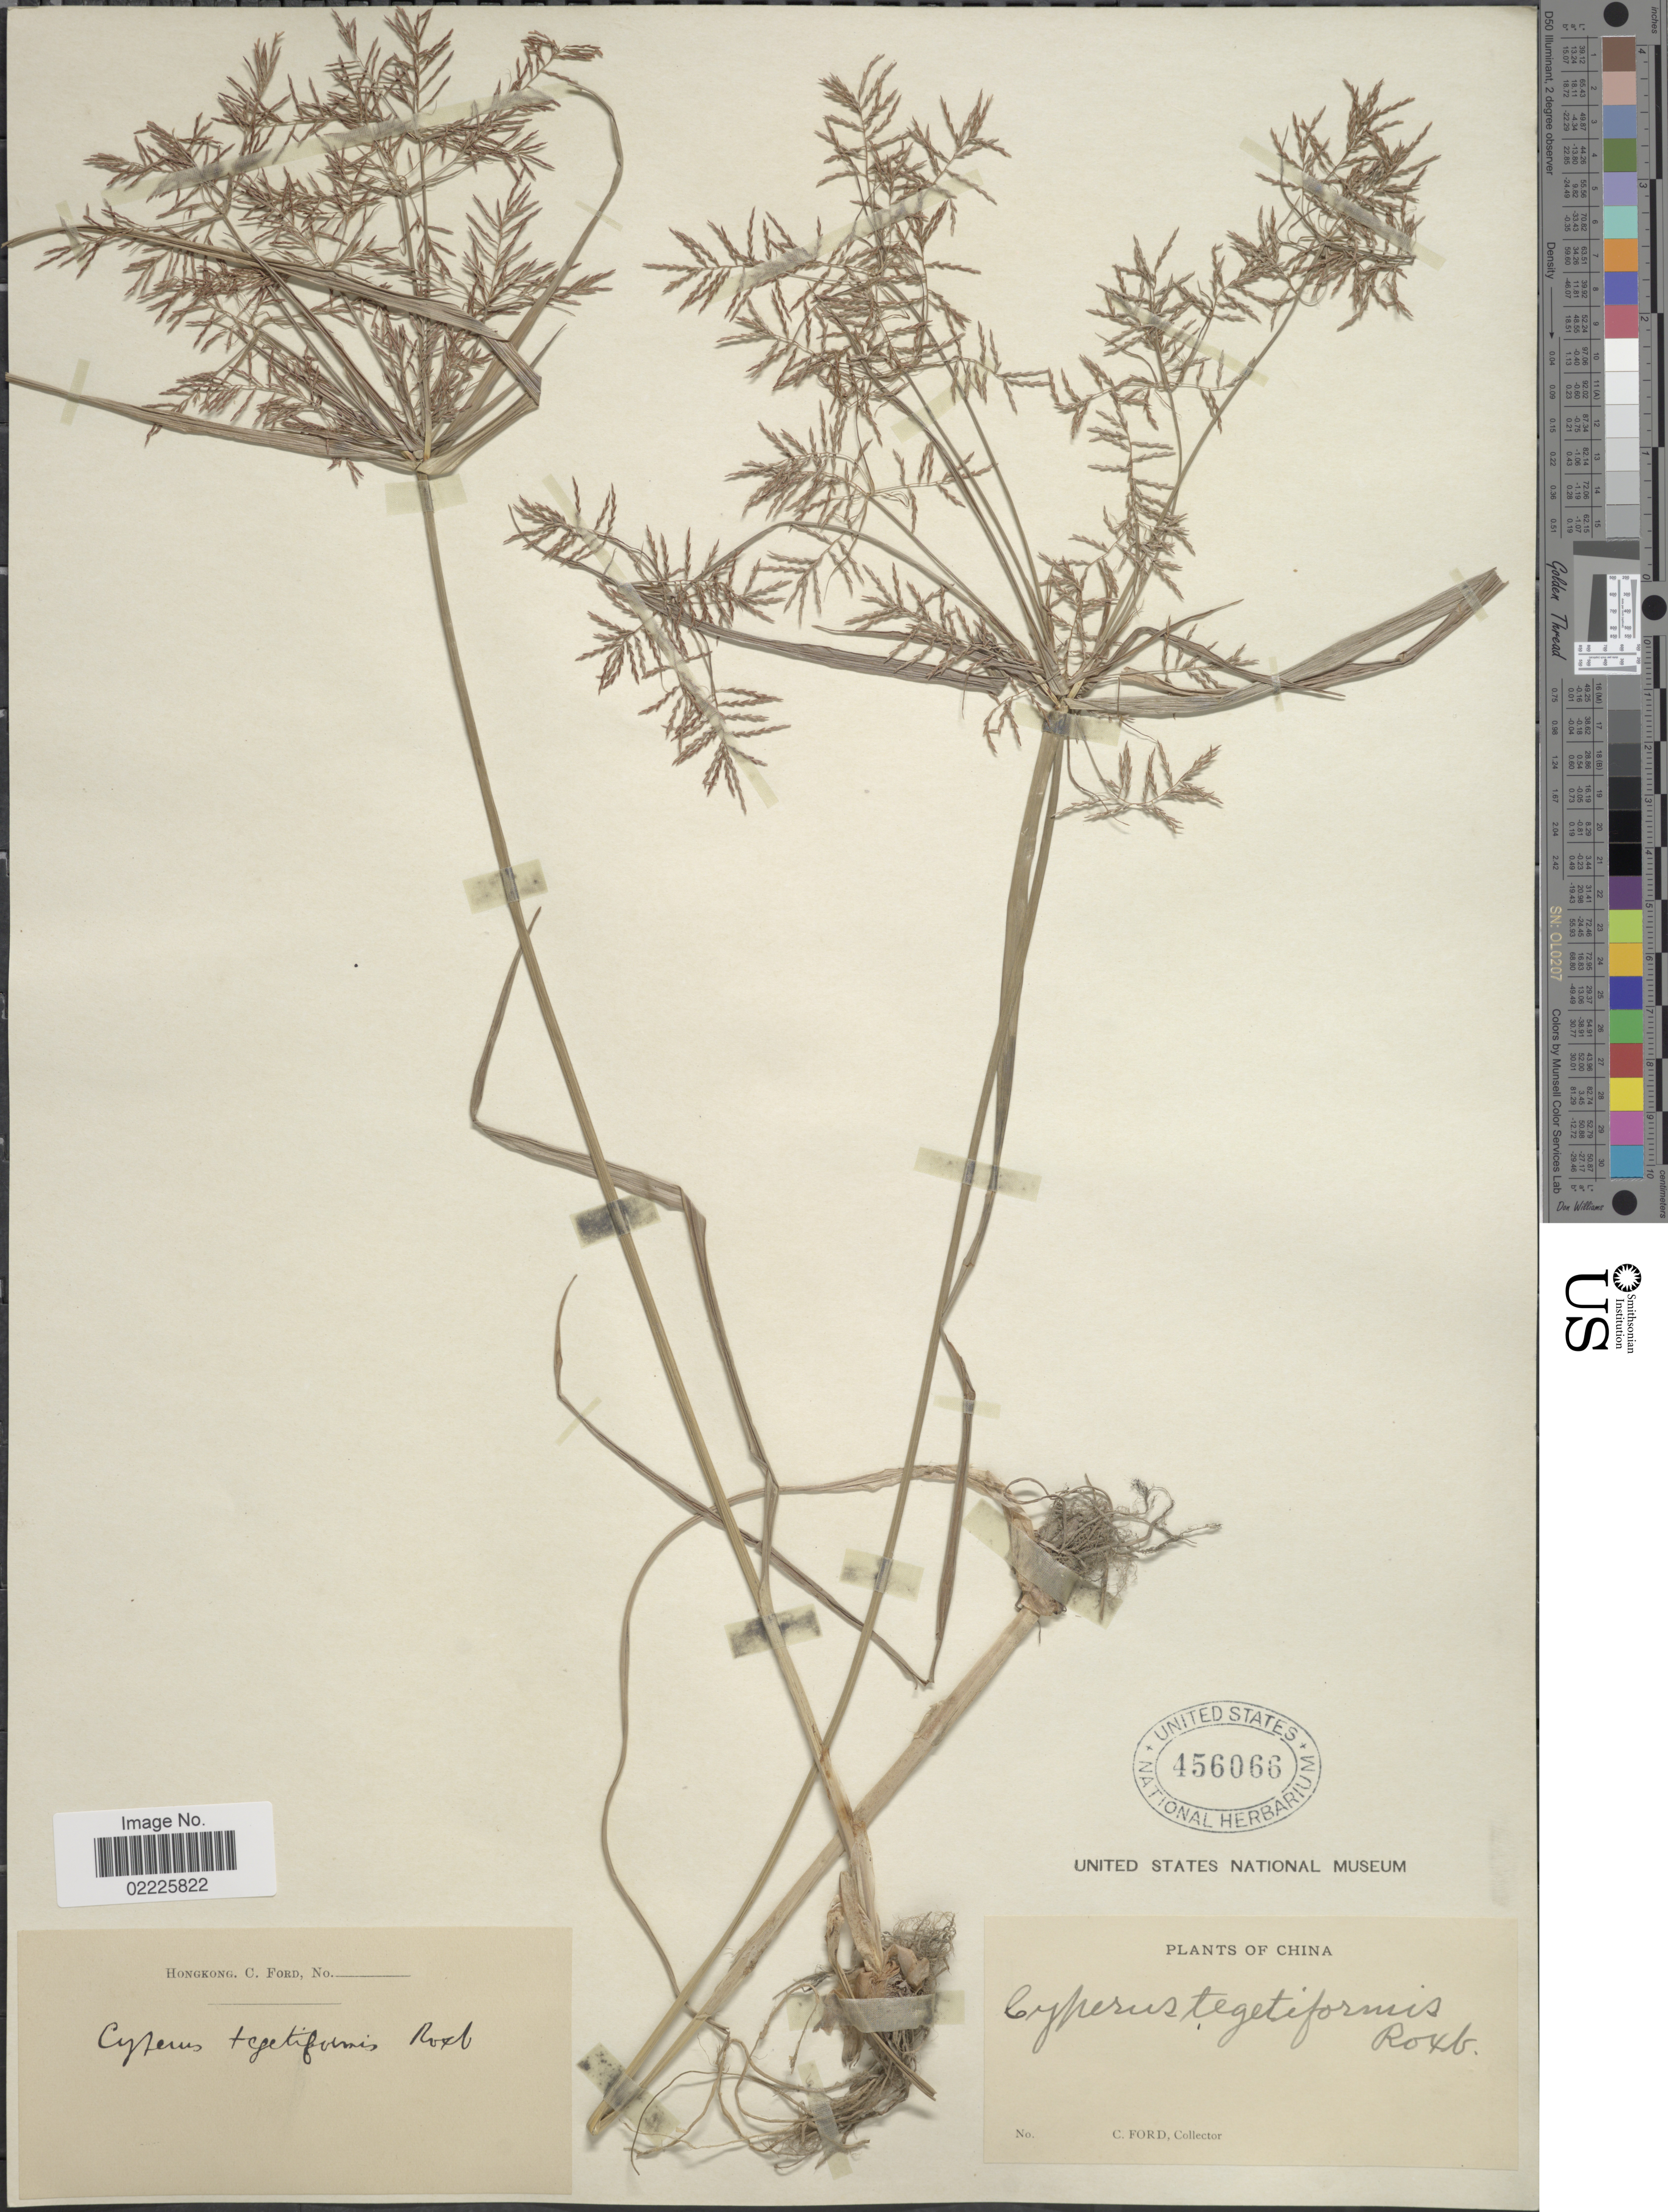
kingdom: Plantae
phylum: Tracheophyta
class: Liliopsida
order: Poales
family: Cyperaceae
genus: Cyperus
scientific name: Cyperus distans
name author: L. f.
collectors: C. Ford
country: China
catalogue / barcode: US 456066